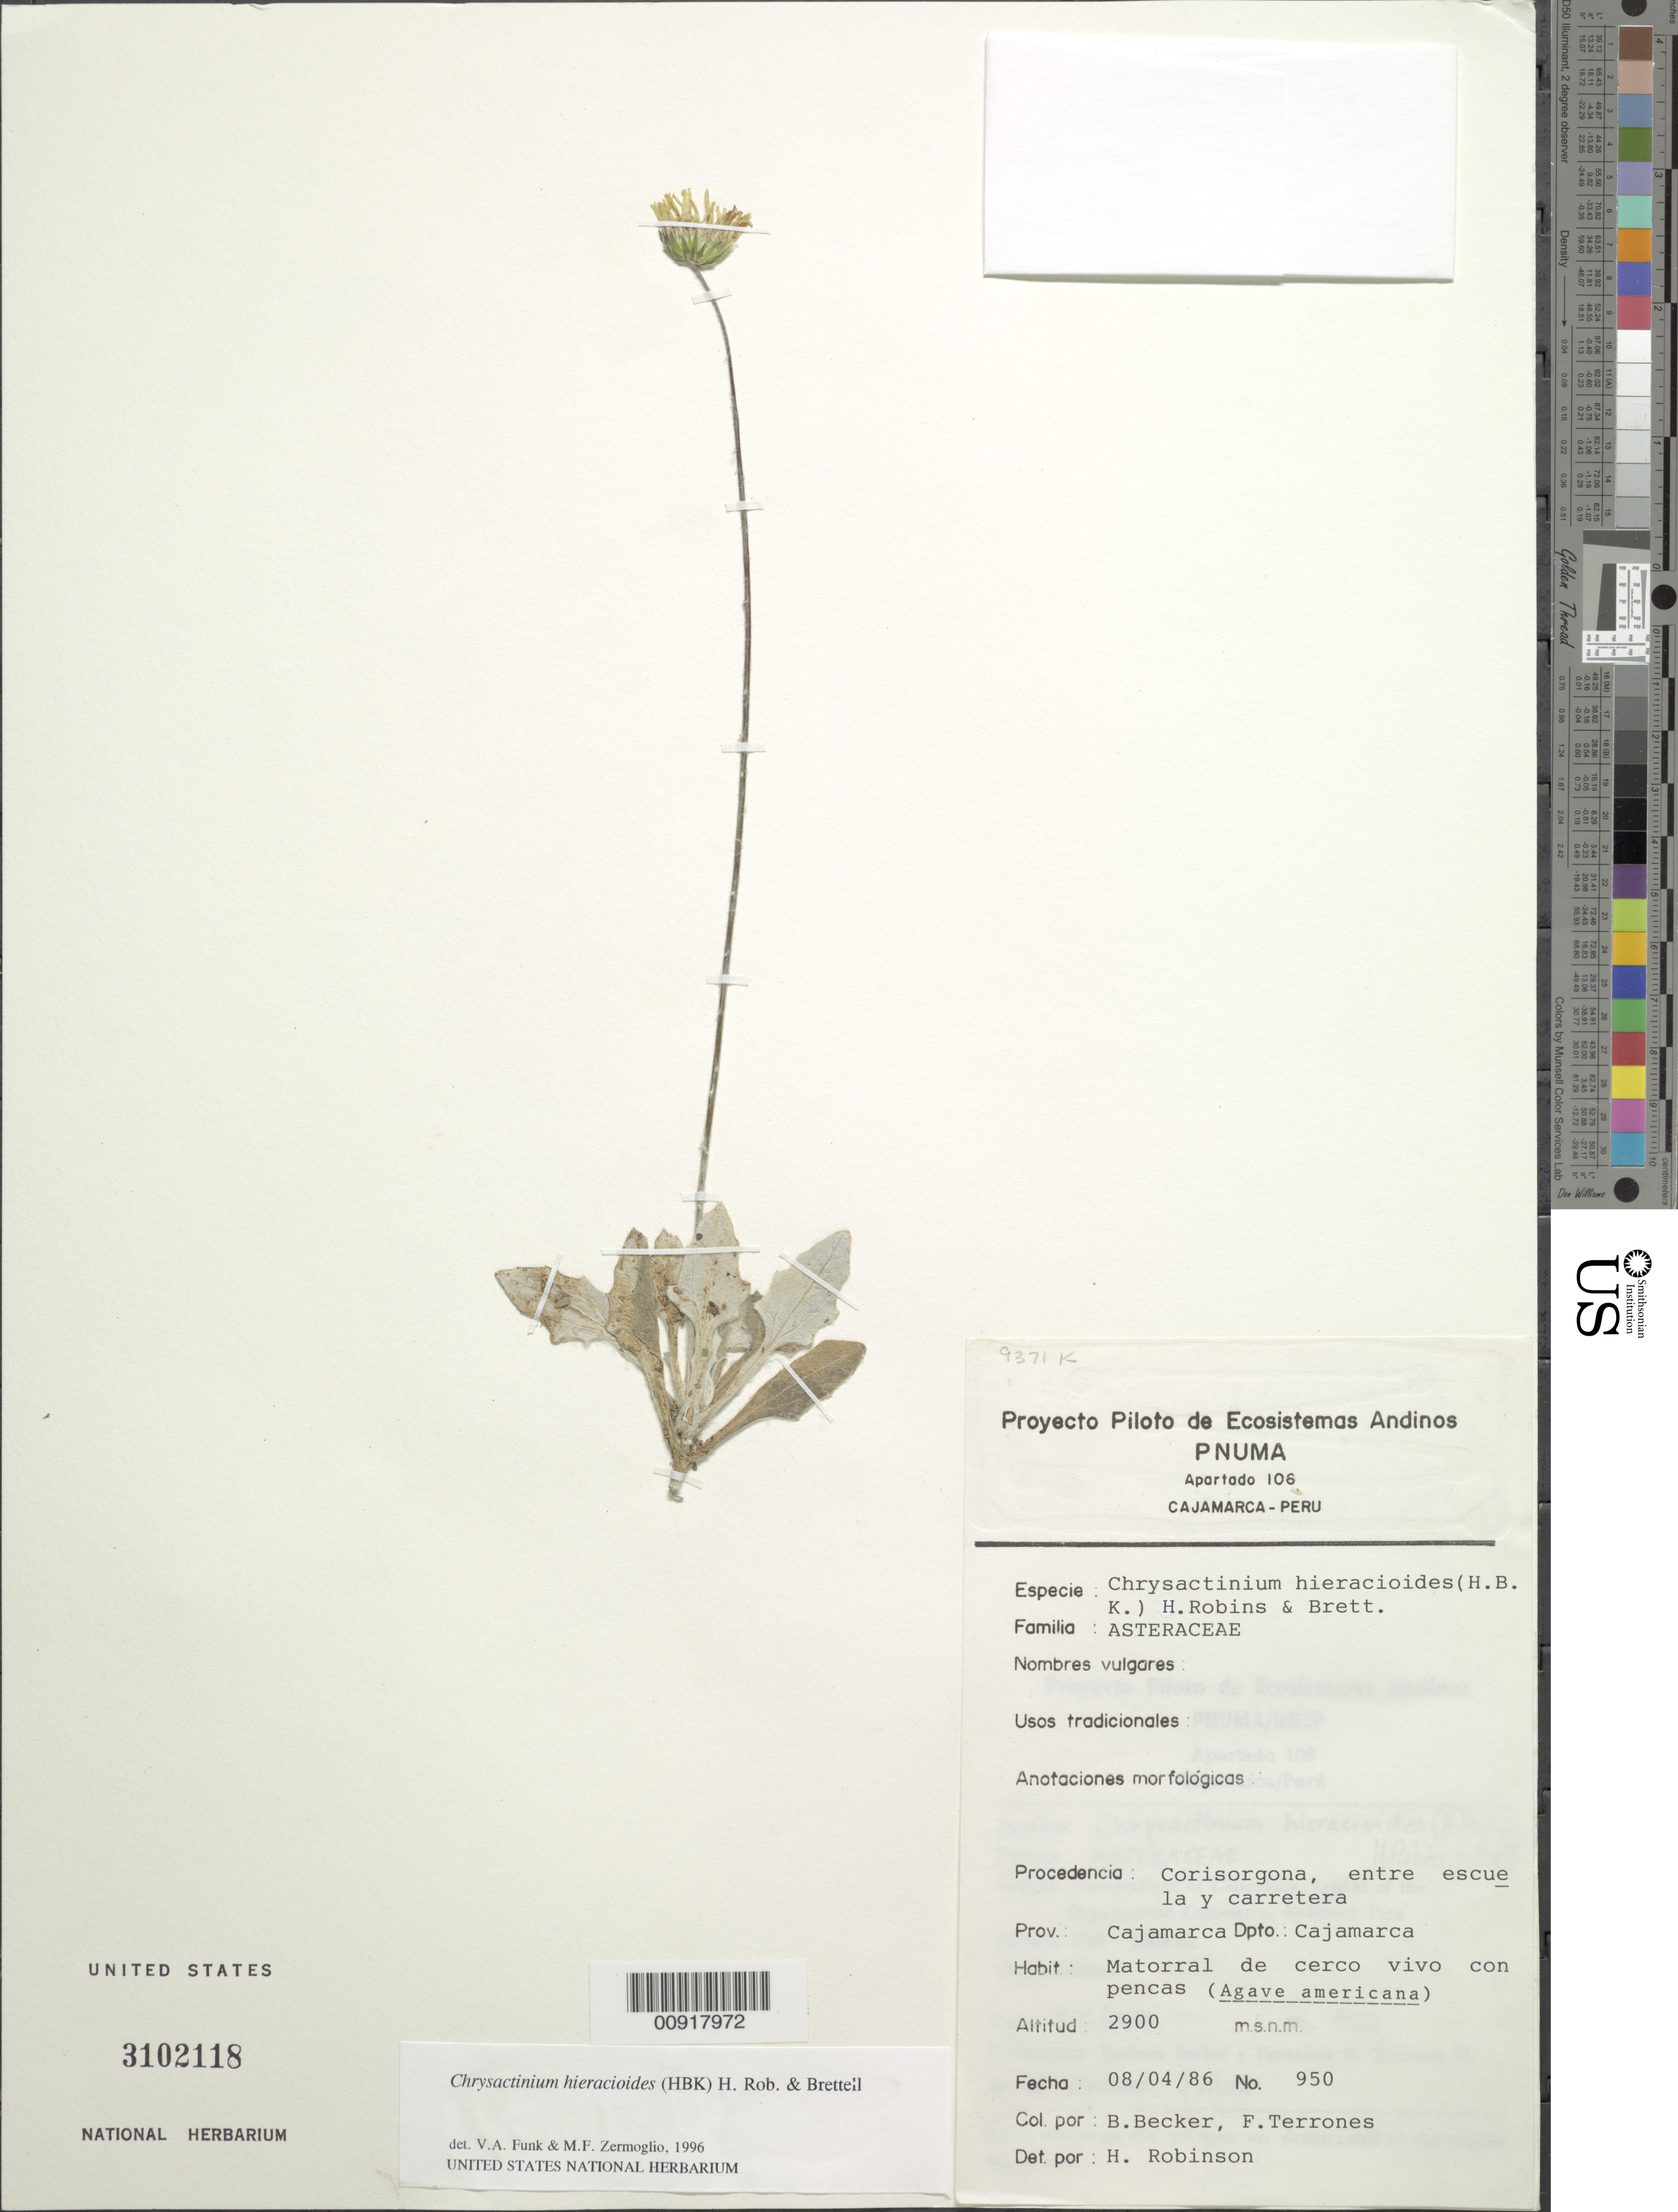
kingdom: Plantae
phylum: Tracheophyta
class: Magnoliopsida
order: Asterales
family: Asteraceae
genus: Chrysactinium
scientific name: Chrysactinium hieracioides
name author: (Kunth) H. Rob. & Brettell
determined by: Funk, V. A.; Zermoglio, M. F.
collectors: B. Becker & F. Terrones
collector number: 950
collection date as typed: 8 April 1986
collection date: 1986-04-08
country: Peru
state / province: Cajamarca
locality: Prov. Cajamarca, Dpto. Cajamarca, Corisorgona, entre escuela y carretera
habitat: Matorral de cerco vivo con pencas (Agave americana)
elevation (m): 2900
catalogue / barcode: US 3102118